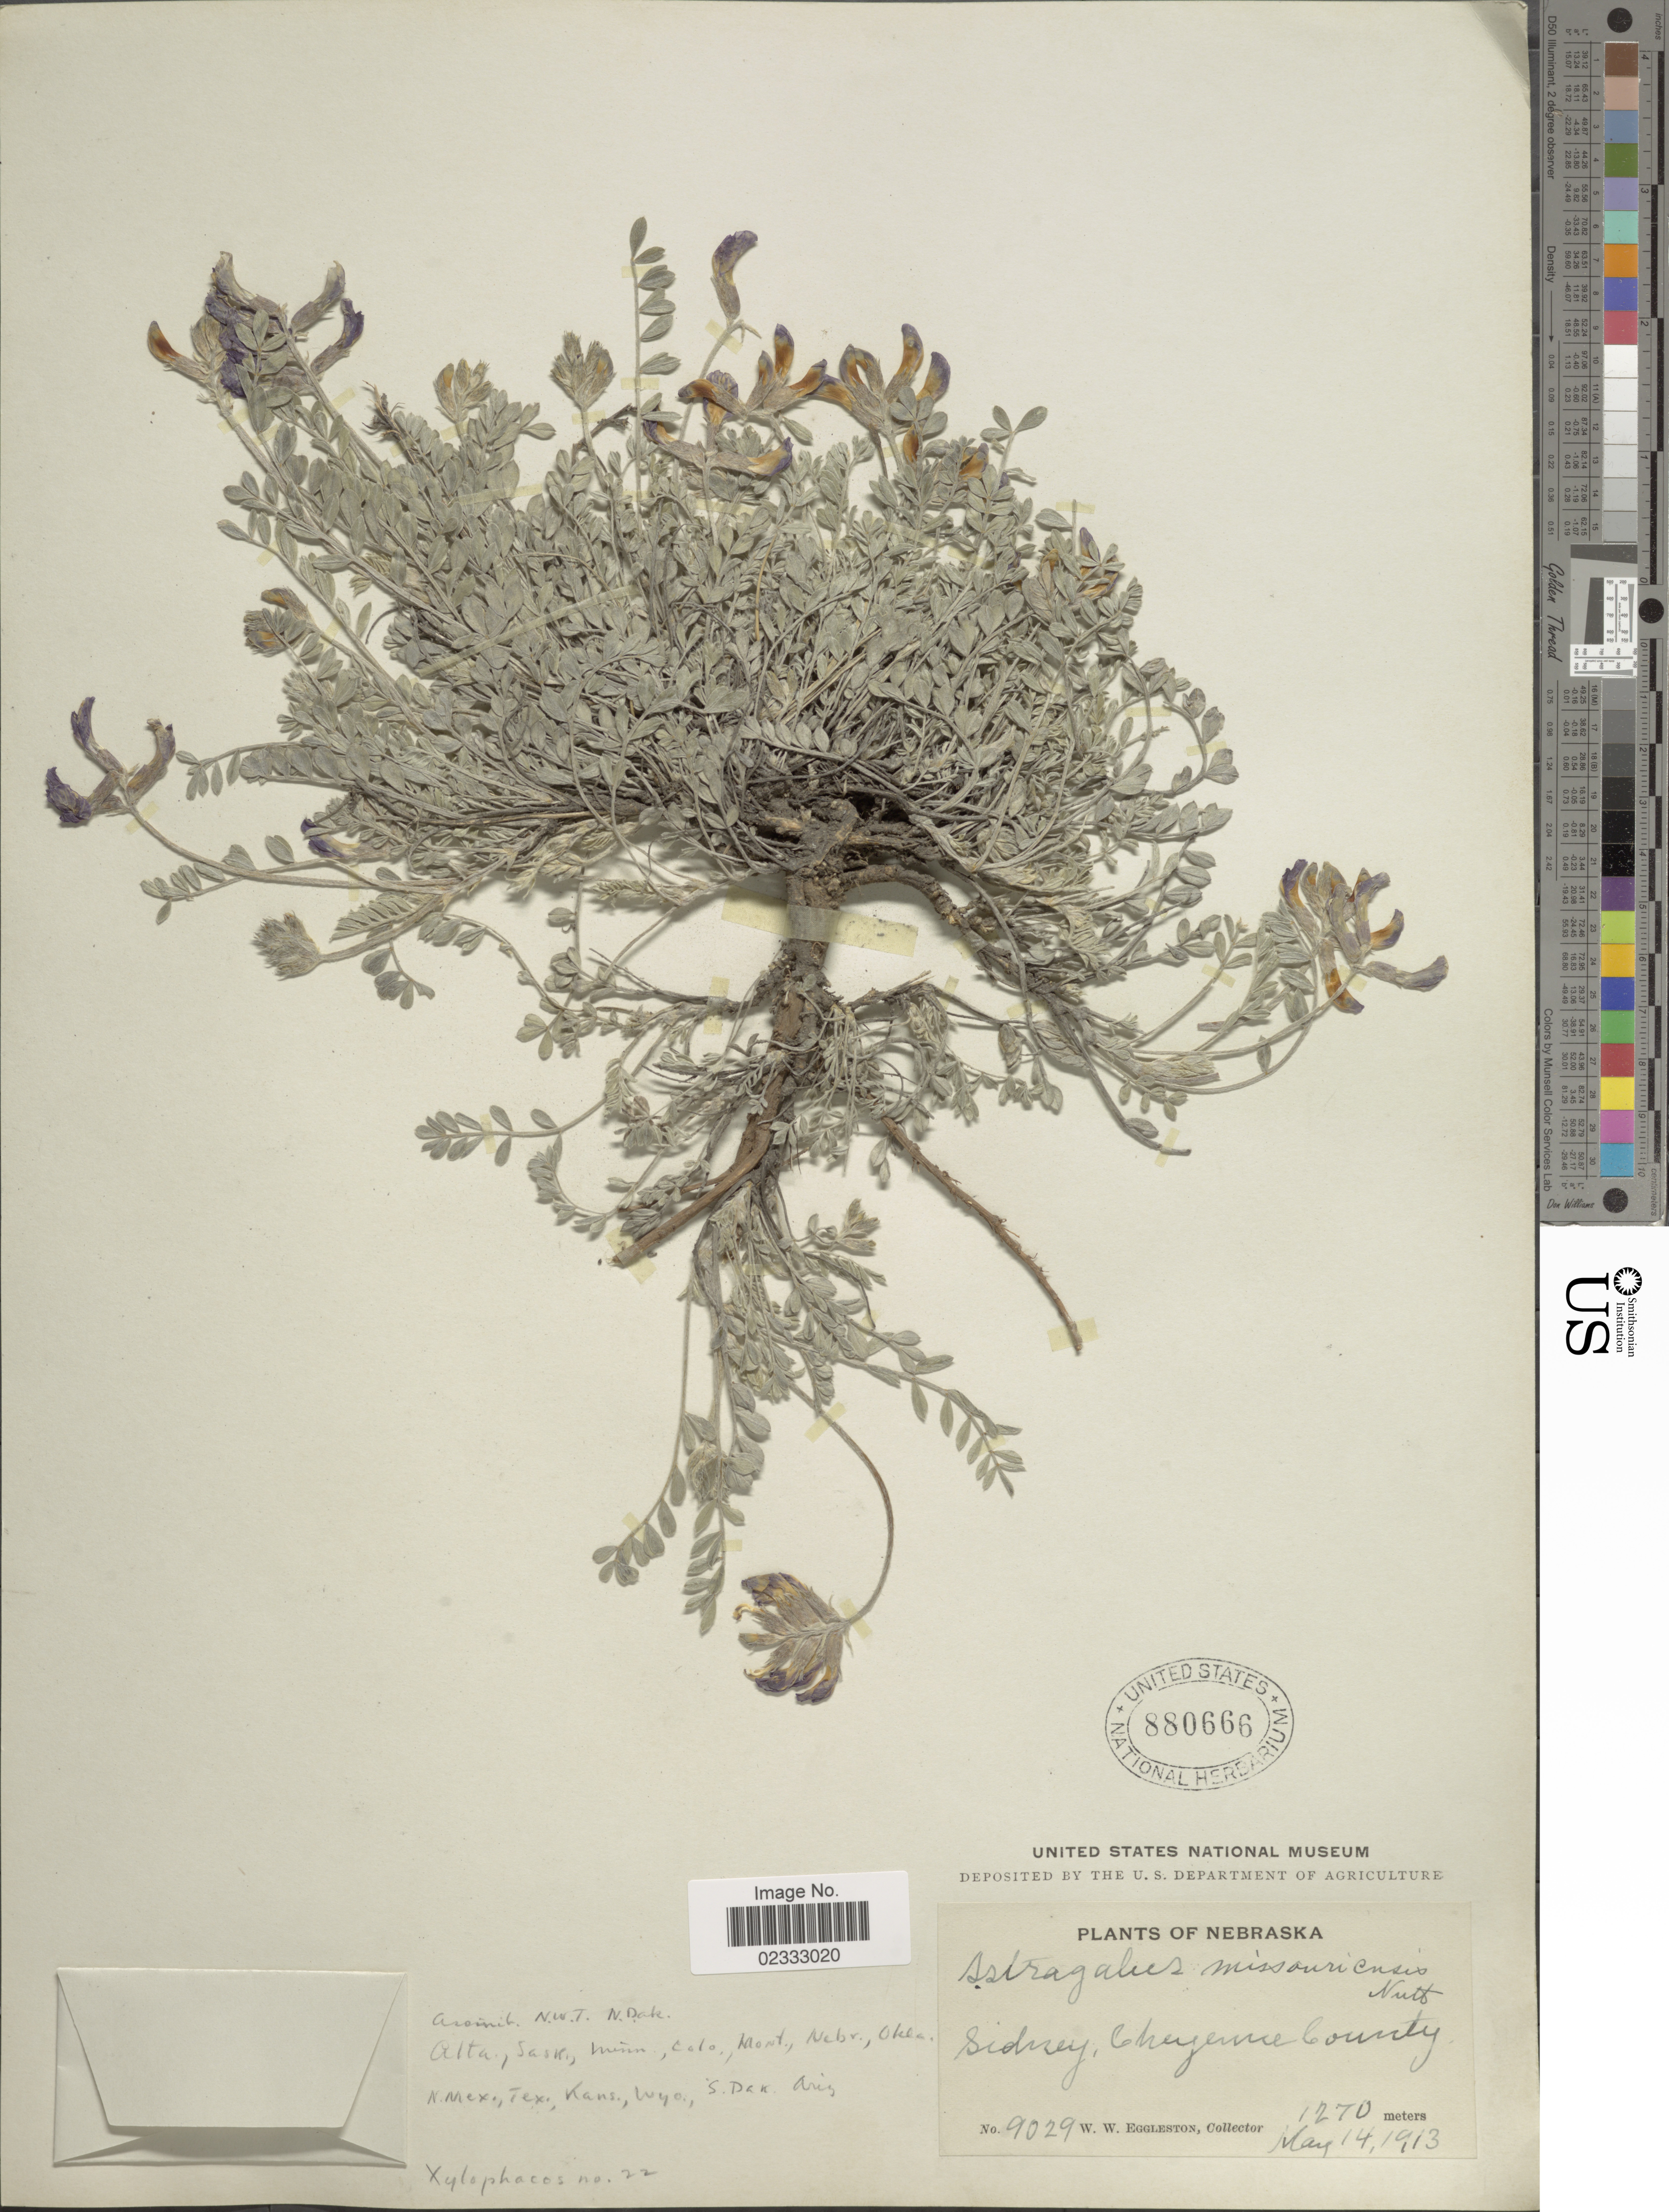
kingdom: Plantae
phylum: Tracheophyta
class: Magnoliopsida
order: Fabales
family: Fabaceae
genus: Astragalus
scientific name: Astragalus missouriensis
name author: Nutt.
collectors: W. W. Eggleston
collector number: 9029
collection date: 1913-05-14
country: United States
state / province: Nebraska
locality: Sidney, Cheyenne County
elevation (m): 1270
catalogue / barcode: US 880666